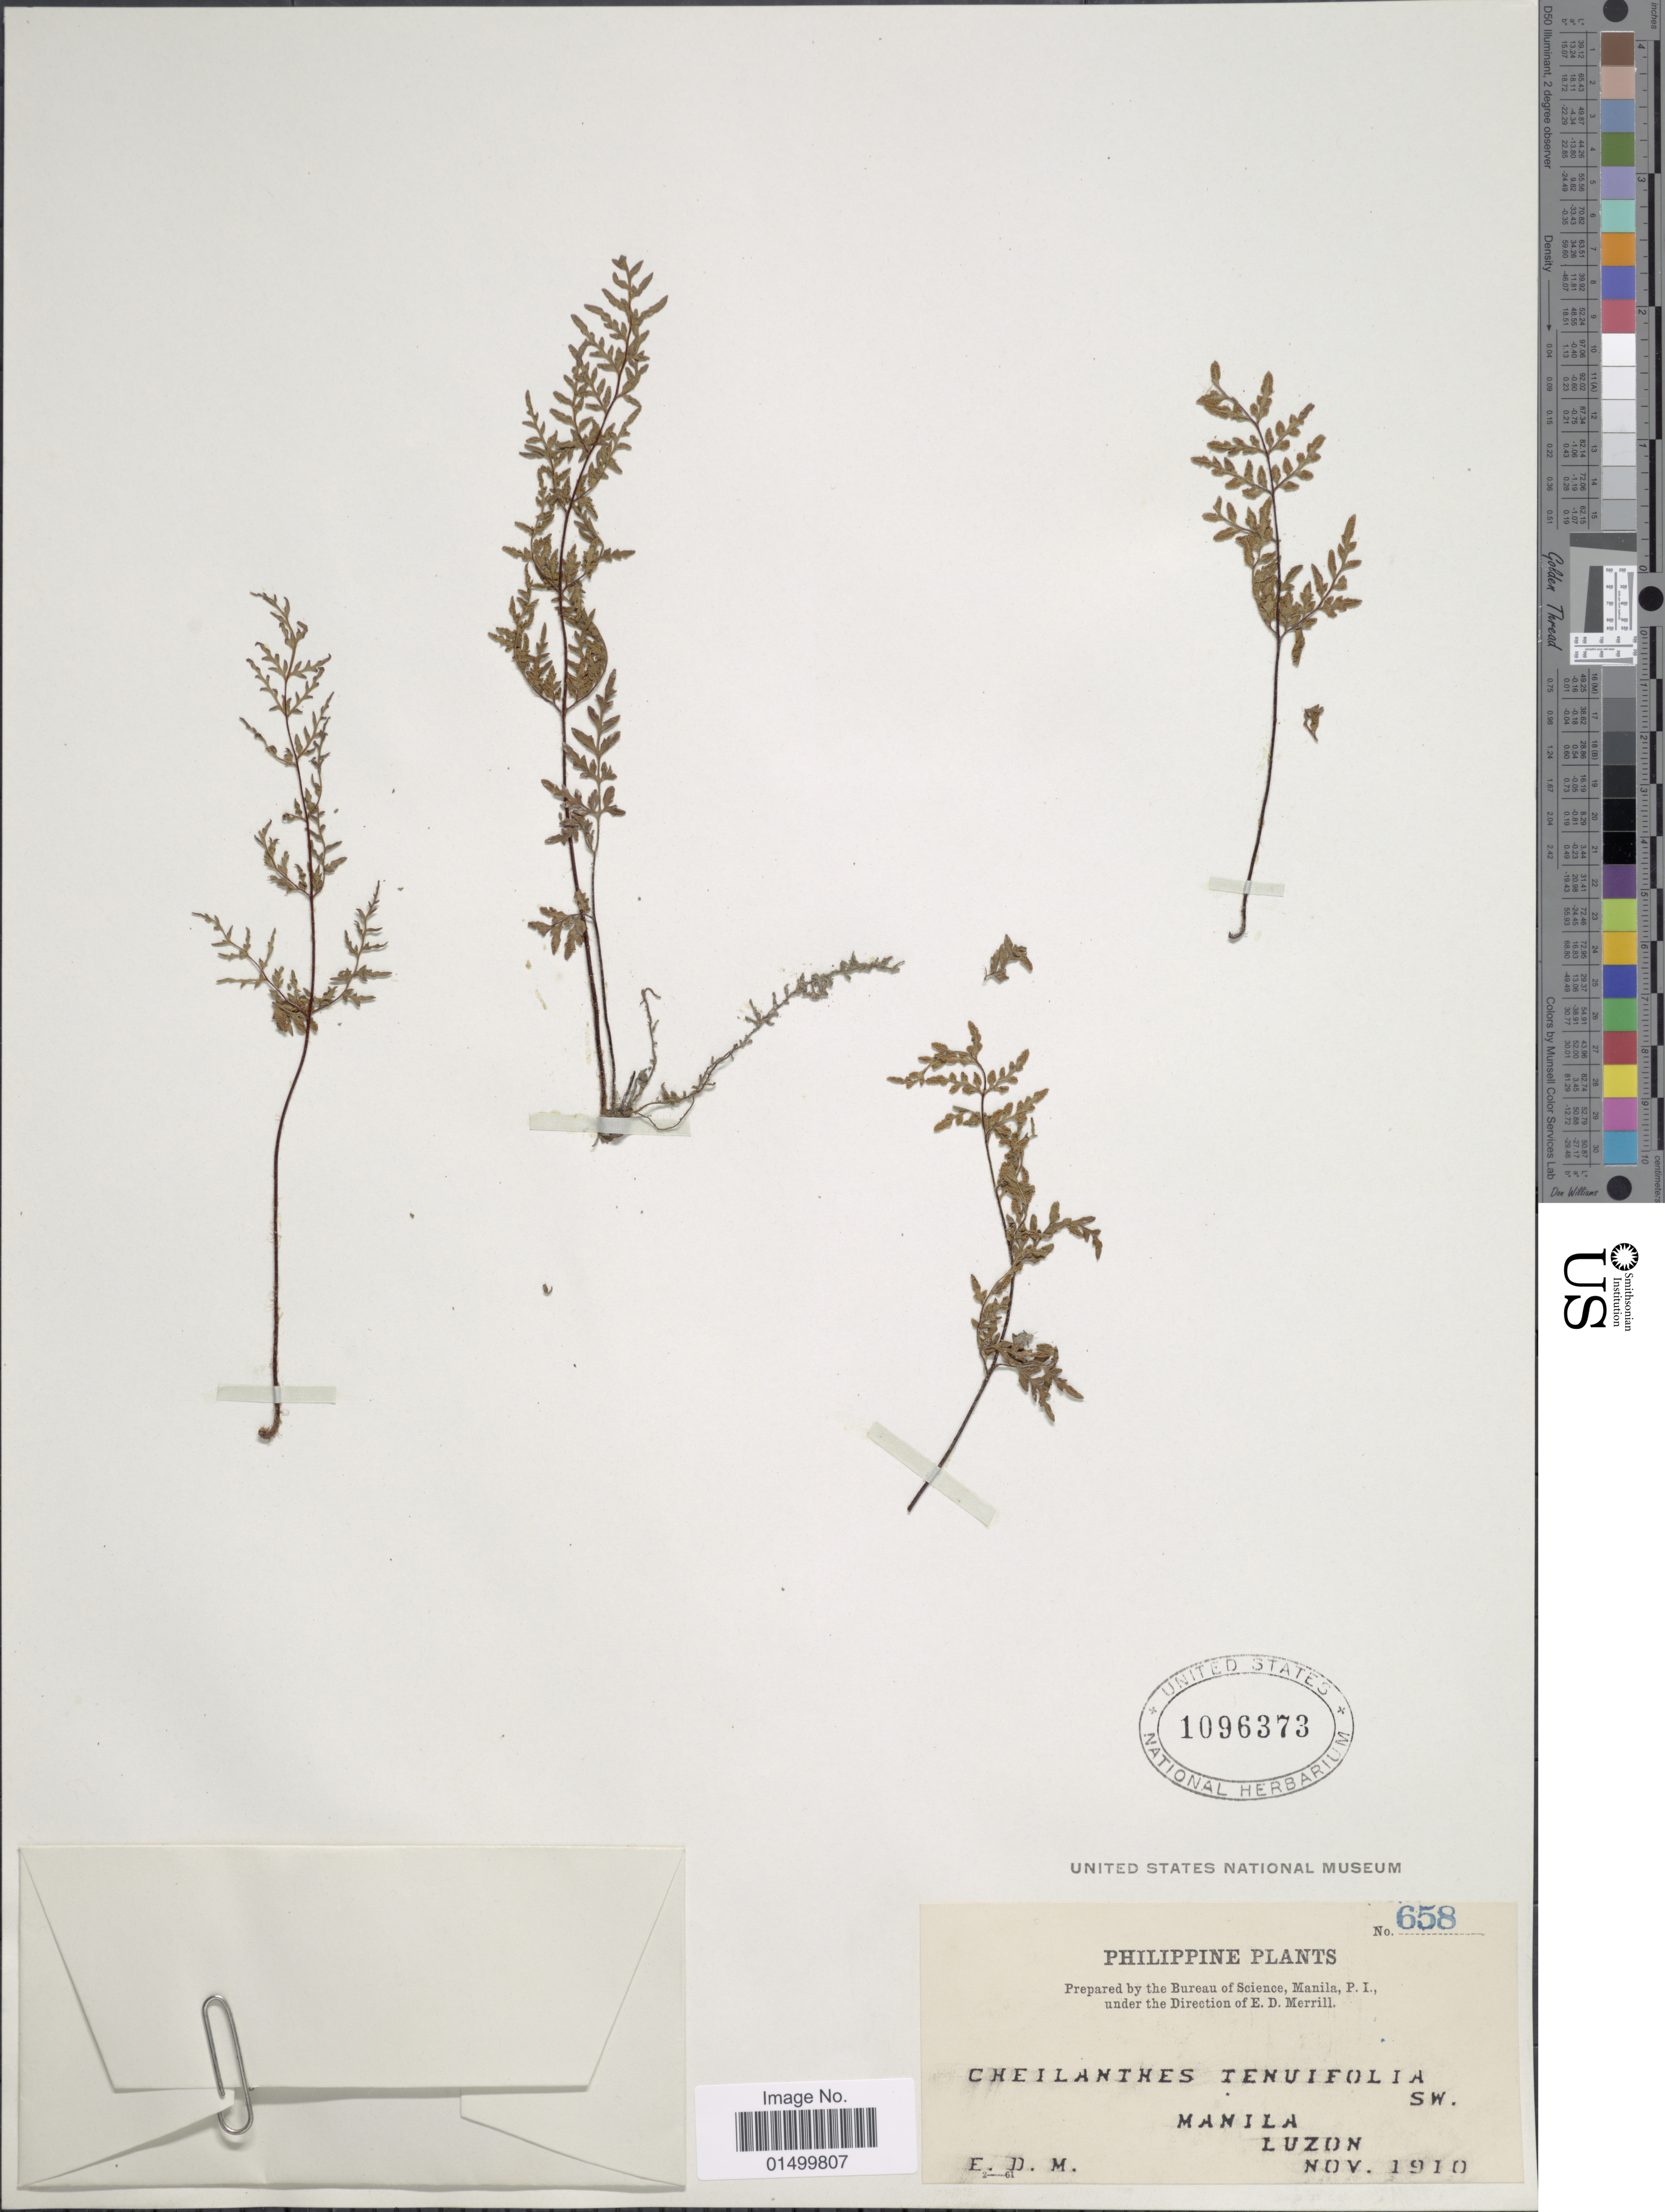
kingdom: Plantae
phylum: Tracheophyta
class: Polypodiopsida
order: Polypodiales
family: Pteridaceae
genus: Cheilanthes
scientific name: Cheilanthes tenuifolia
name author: (Burm. f.) Sw.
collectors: E. D. Merrill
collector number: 658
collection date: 1910-11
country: Philippines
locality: Manila, Luzon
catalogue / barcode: US 1096373